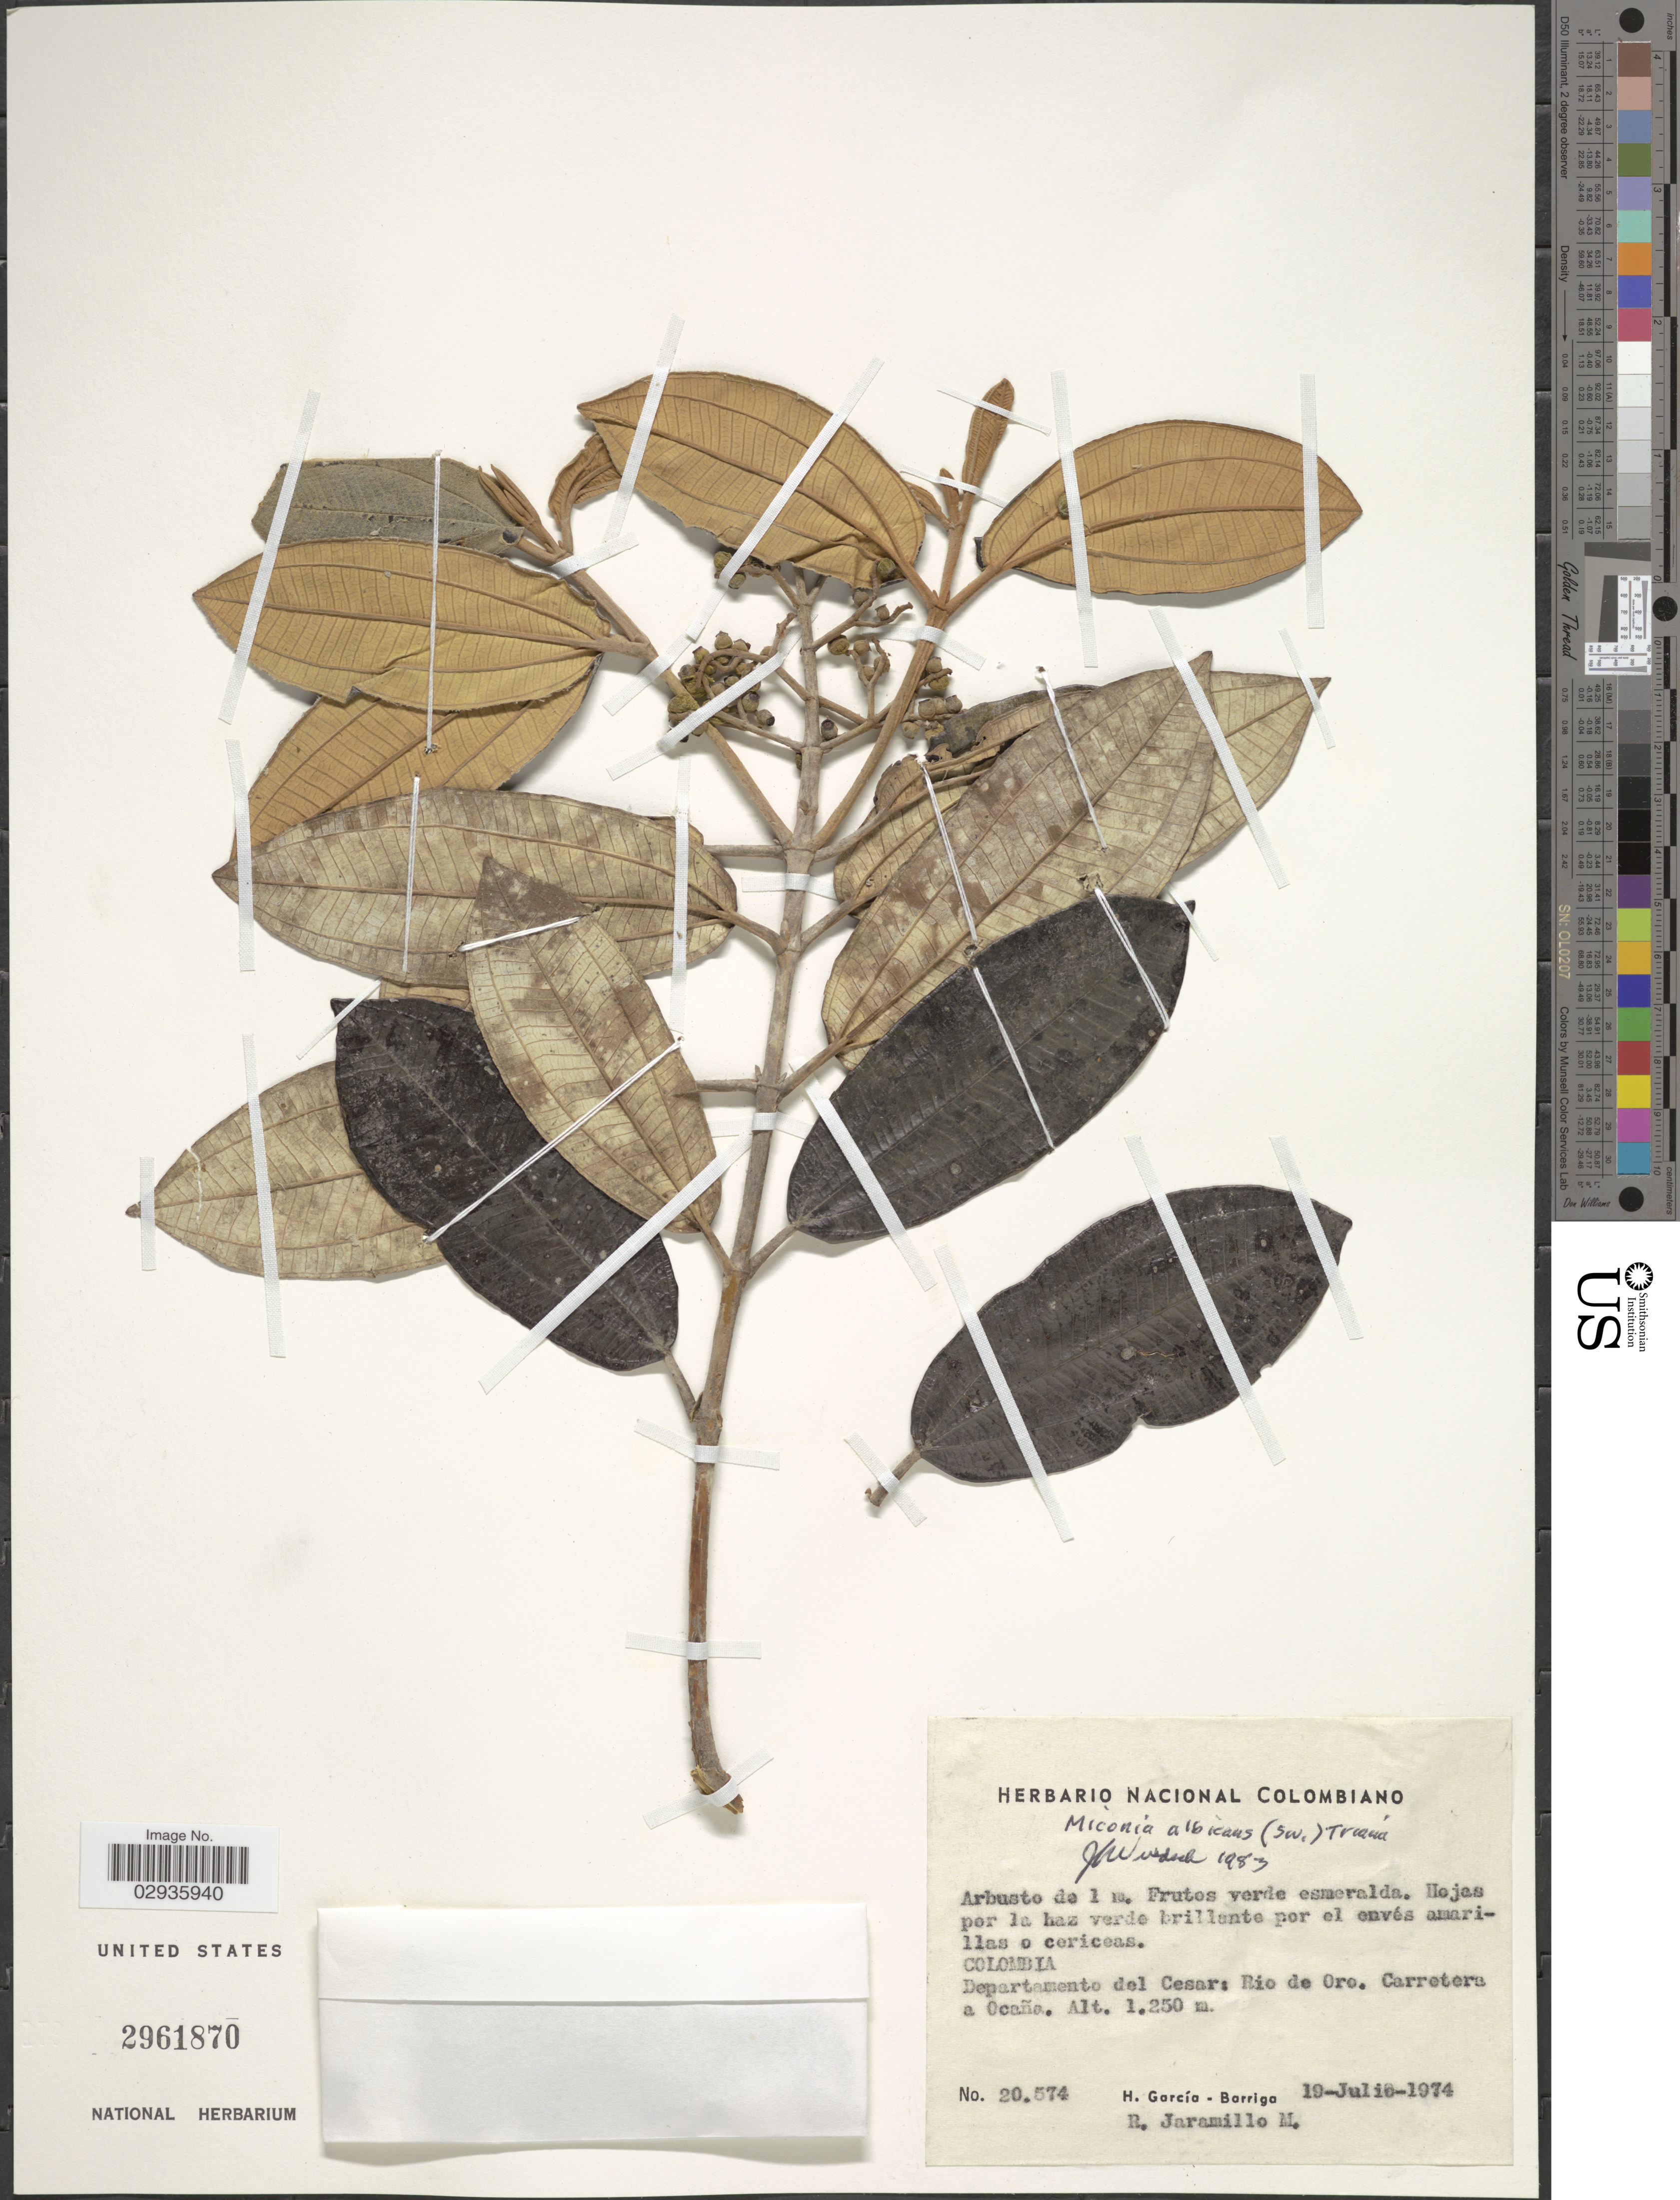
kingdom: Plantae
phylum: Tracheophyta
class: Magnoliopsida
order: Myrtales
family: Melastomataceae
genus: Miconia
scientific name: Miconia albicans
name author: (Sw.) Steud.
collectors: H. García Barriga & R. Jaramillo M.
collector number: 20574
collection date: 1974-07-19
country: Colombia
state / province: Cesar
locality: Departamento del Cesar: Rio de Oro. Carretera a Ocaña.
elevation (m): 1250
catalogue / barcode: US 2961870